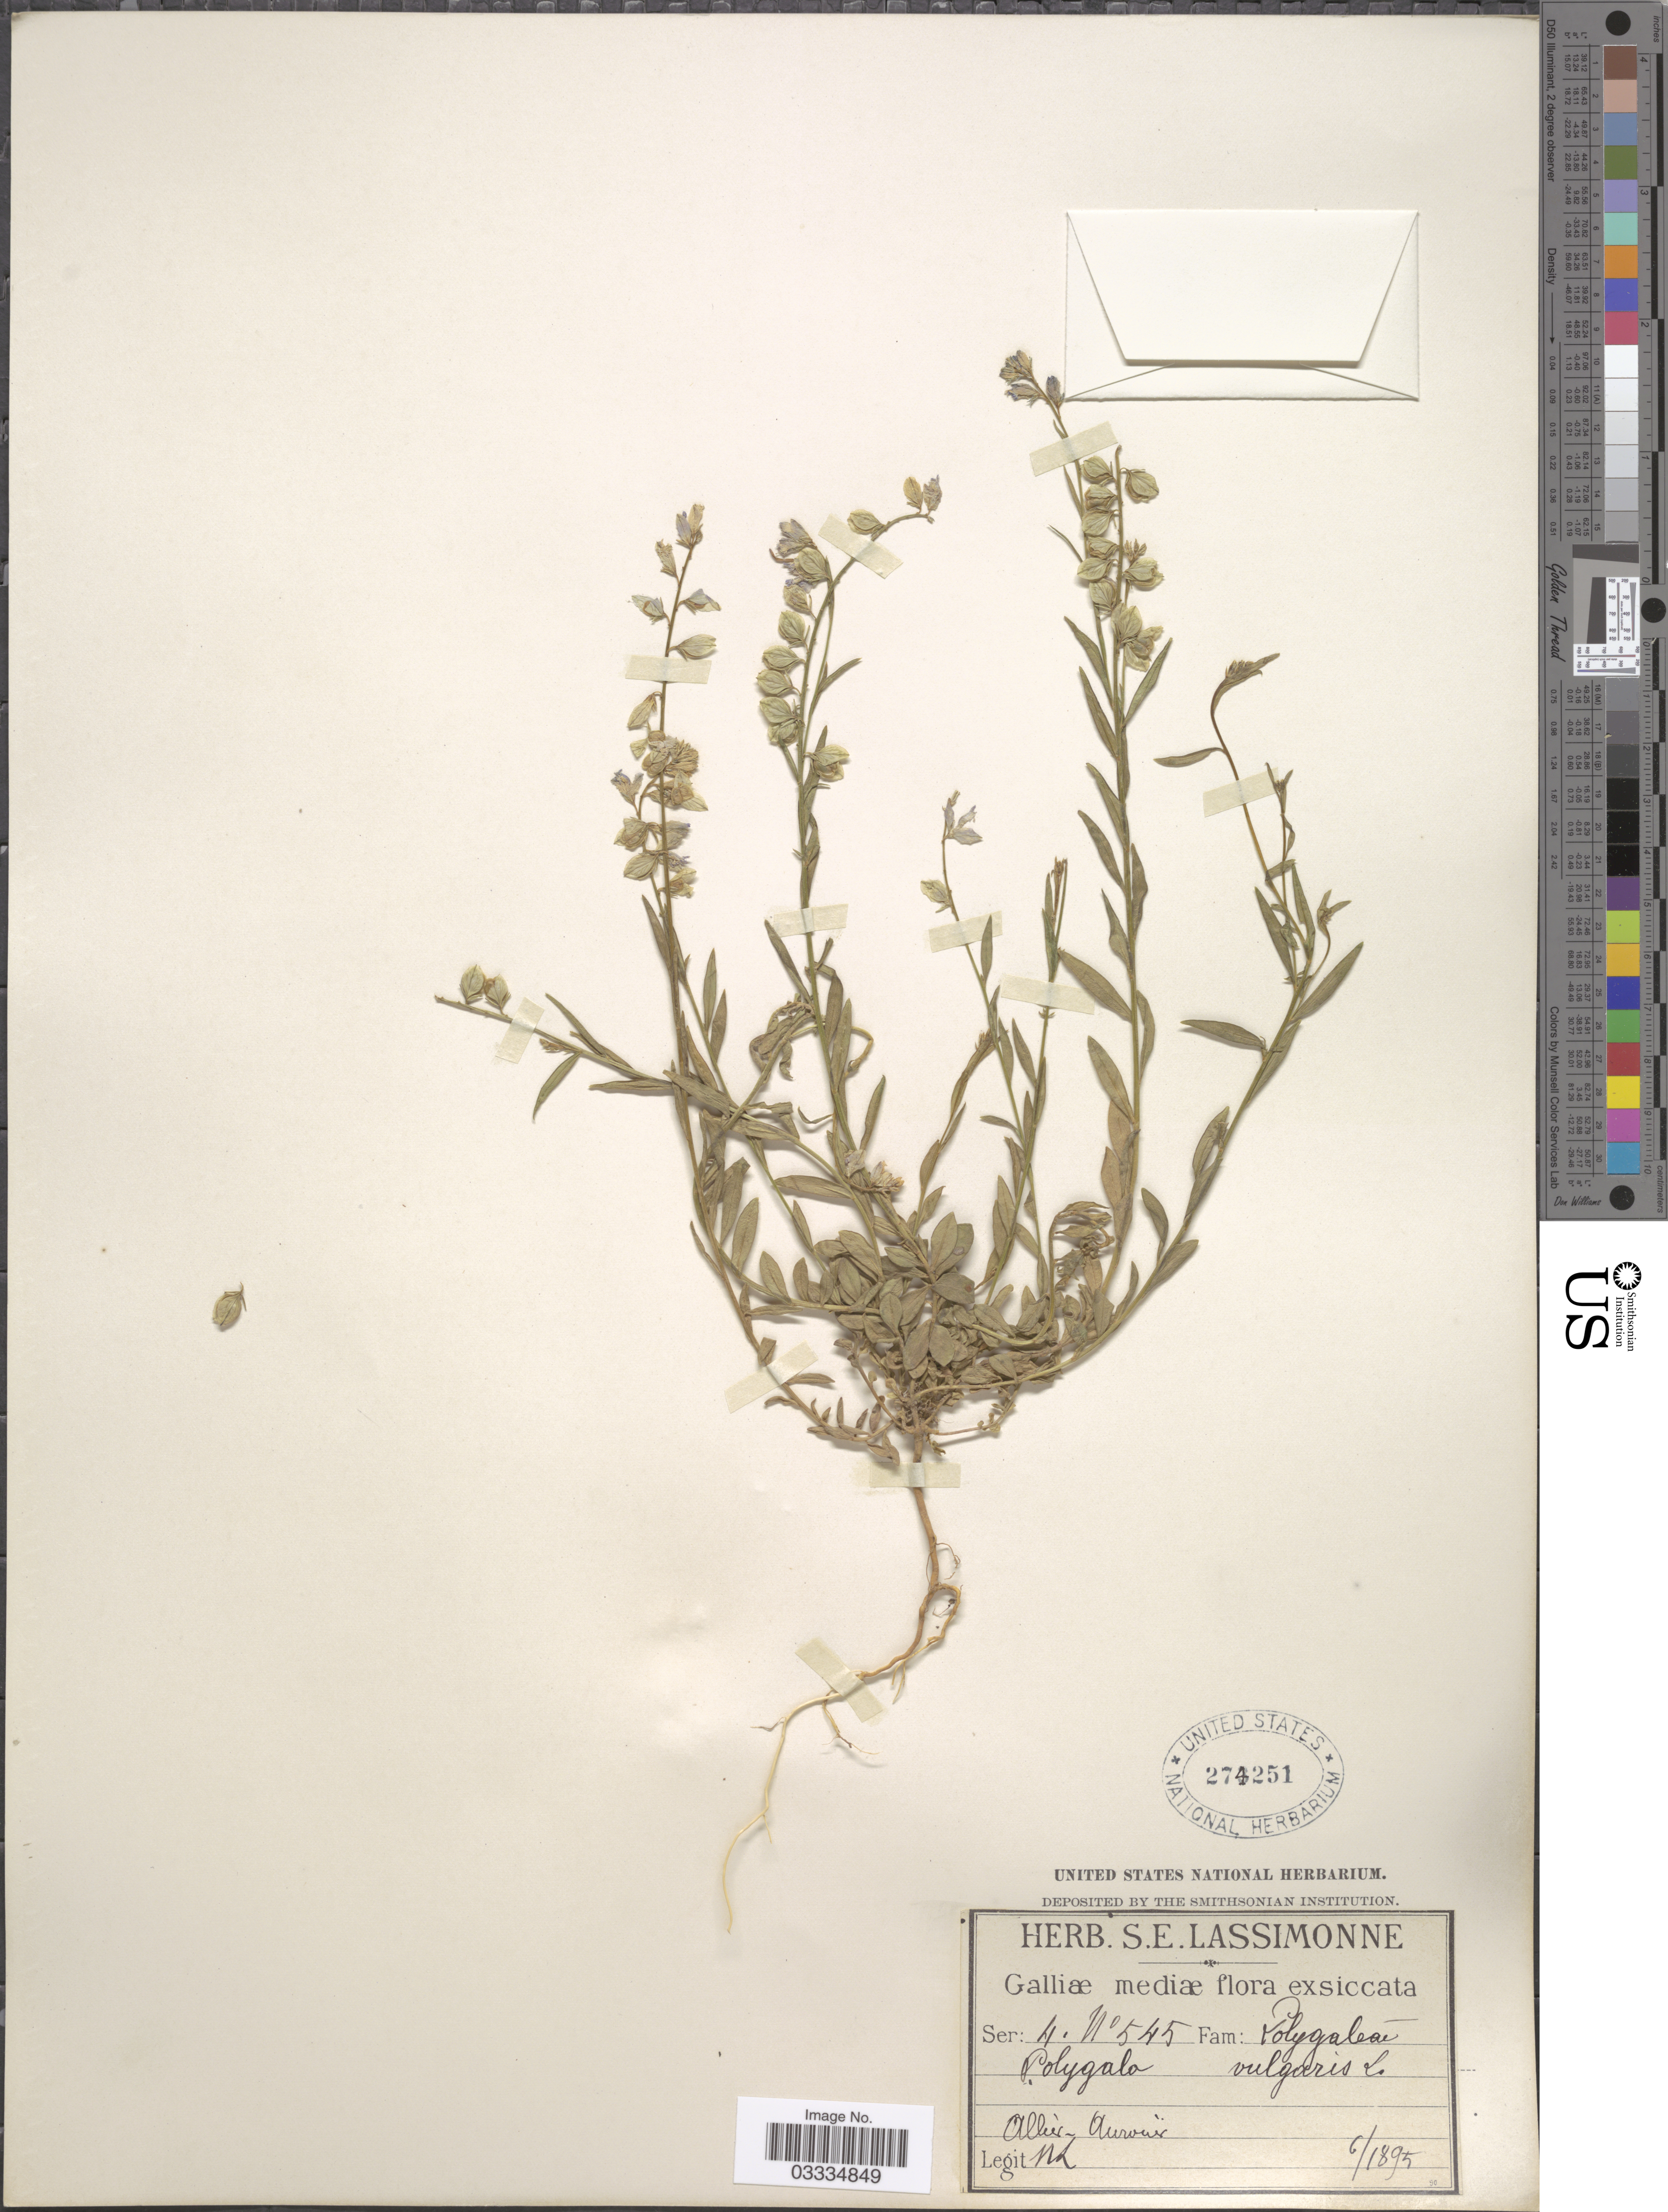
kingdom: Plantae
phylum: Tracheophyta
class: Magnoliopsida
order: Fabales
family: Polygalaceae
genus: Polygala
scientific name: Polygala vulgaris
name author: L.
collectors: S. Lassimonne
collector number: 545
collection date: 1895-06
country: France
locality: Galliæ mediæ. Allier - Aurouer.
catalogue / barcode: US 274251